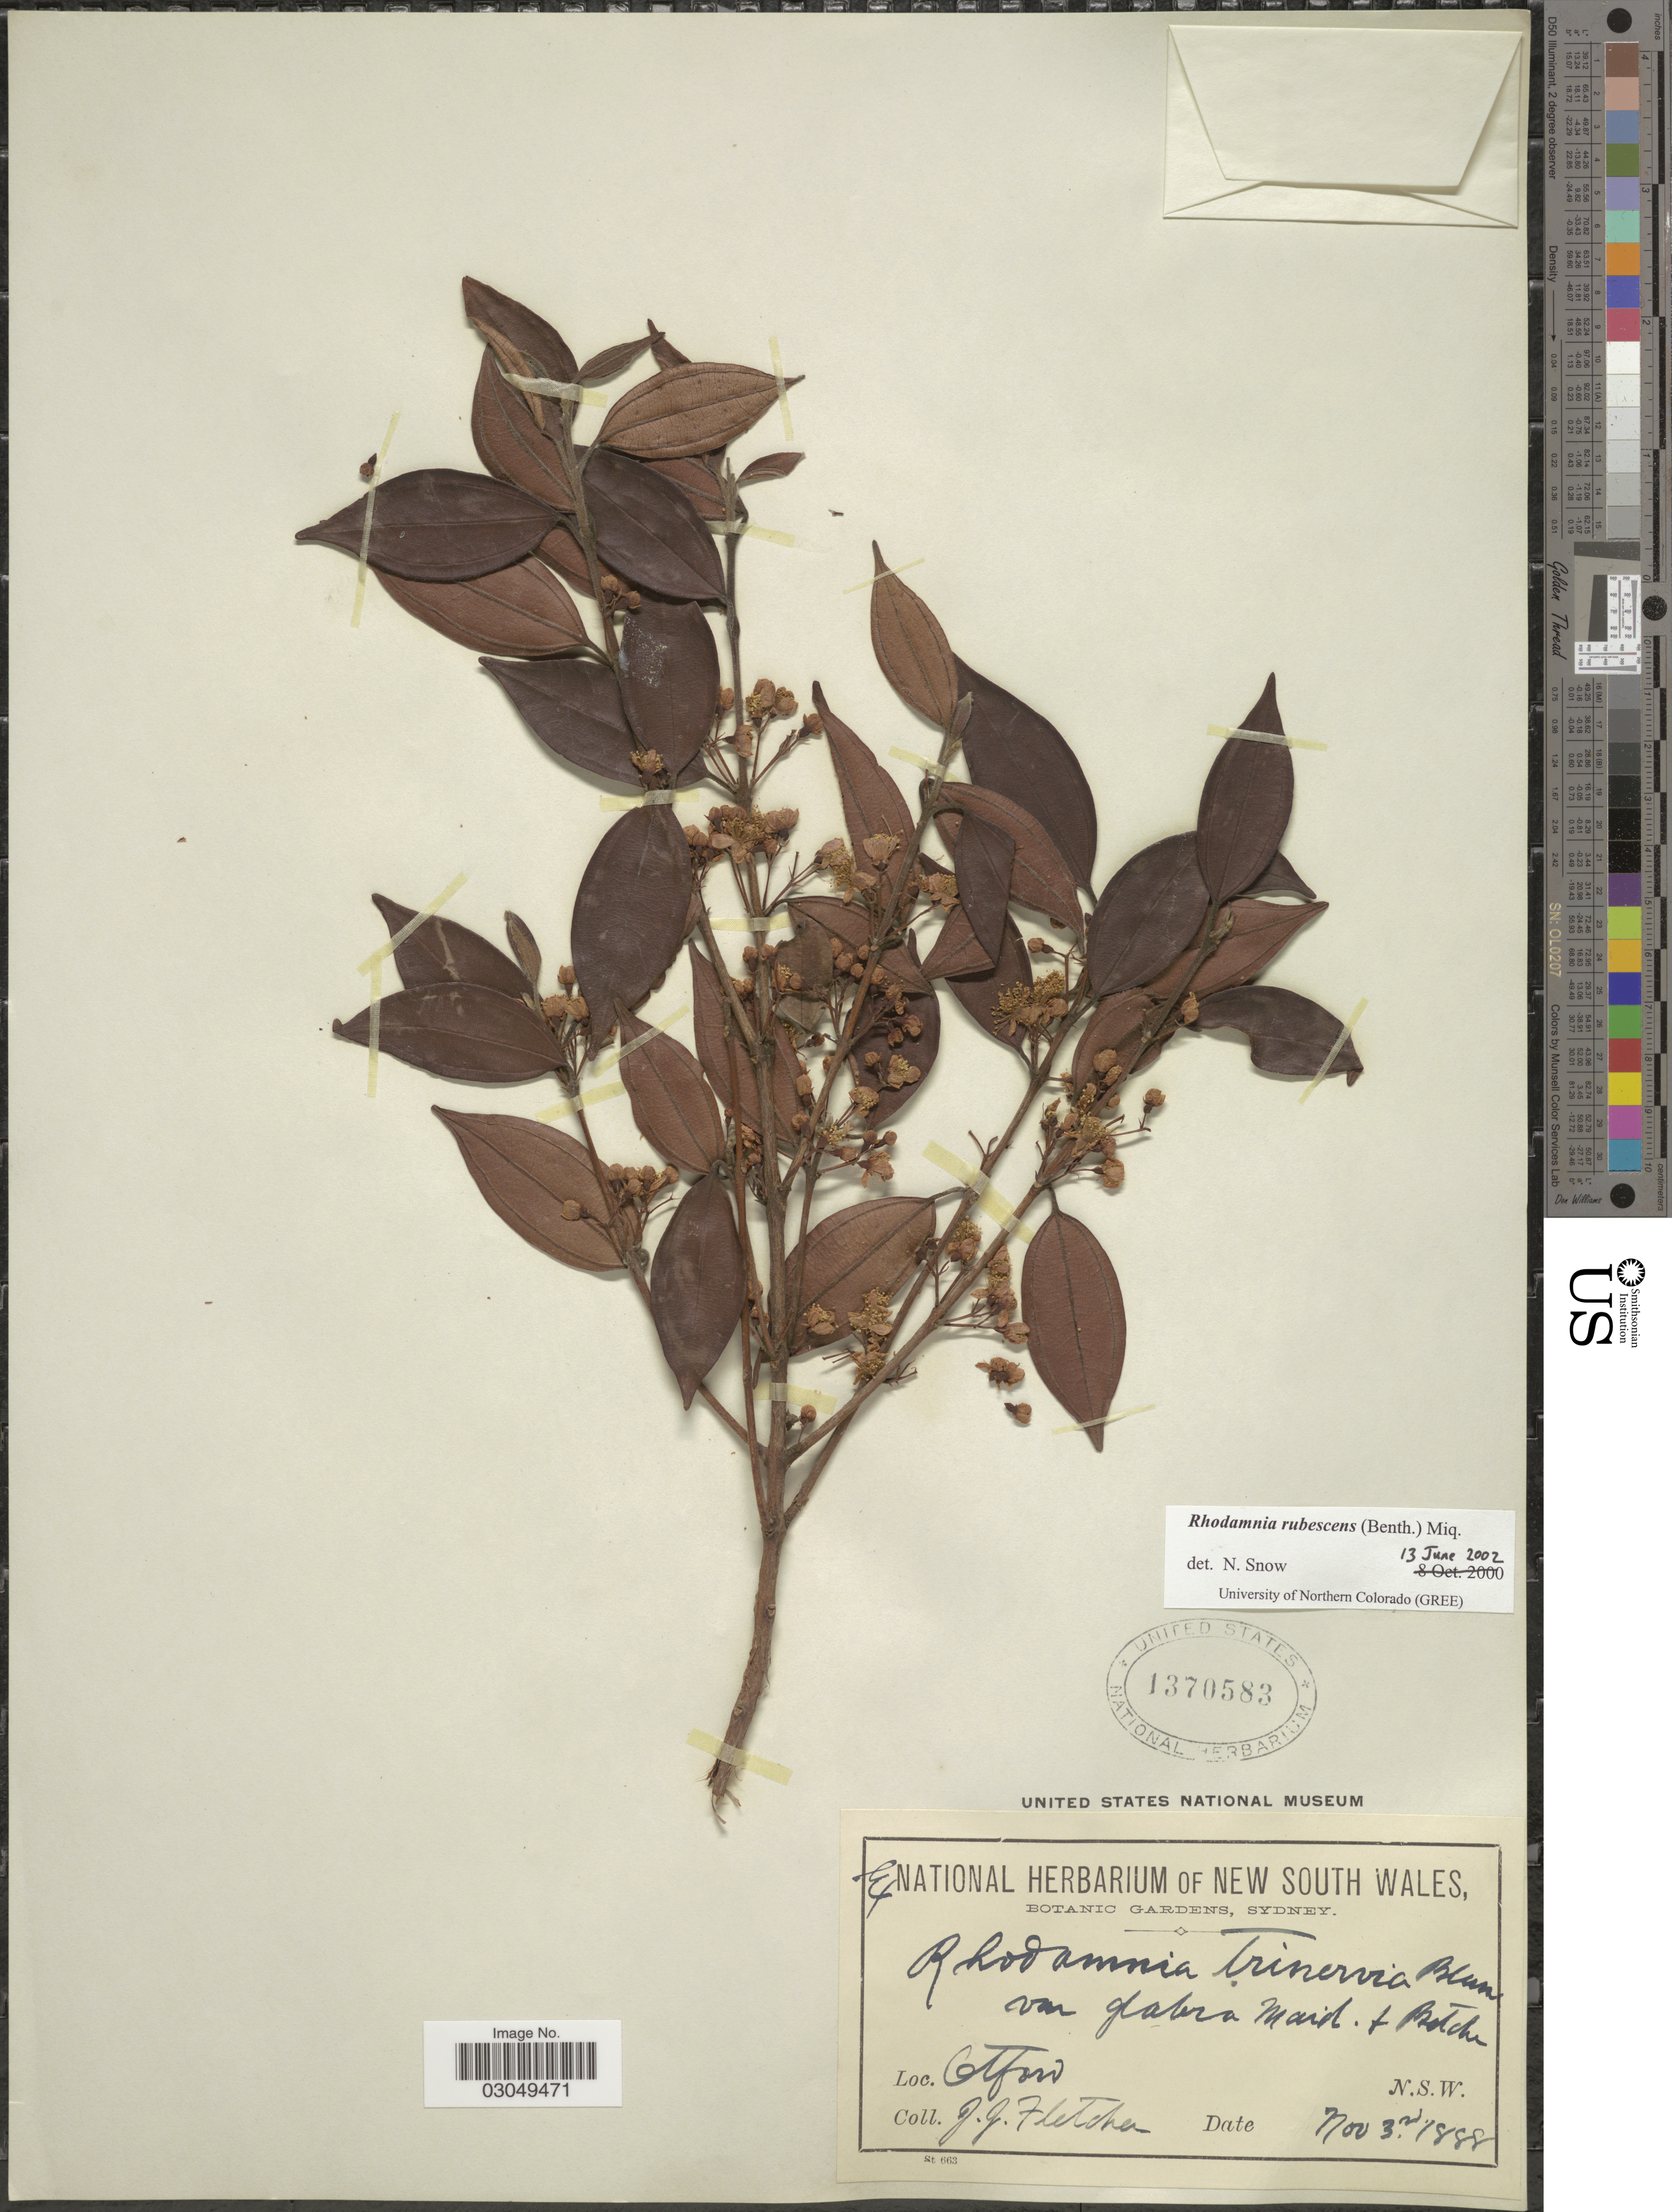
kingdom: Plantae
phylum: Tracheophyta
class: Magnoliopsida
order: Myrtales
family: Myrtaceae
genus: Rhodamnia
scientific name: Rhodamnia rubescens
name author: (Benth.) Miq.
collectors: J. Fletcher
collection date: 1888-11-03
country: Australia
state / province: New South Wales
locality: Otford.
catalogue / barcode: US 1370583